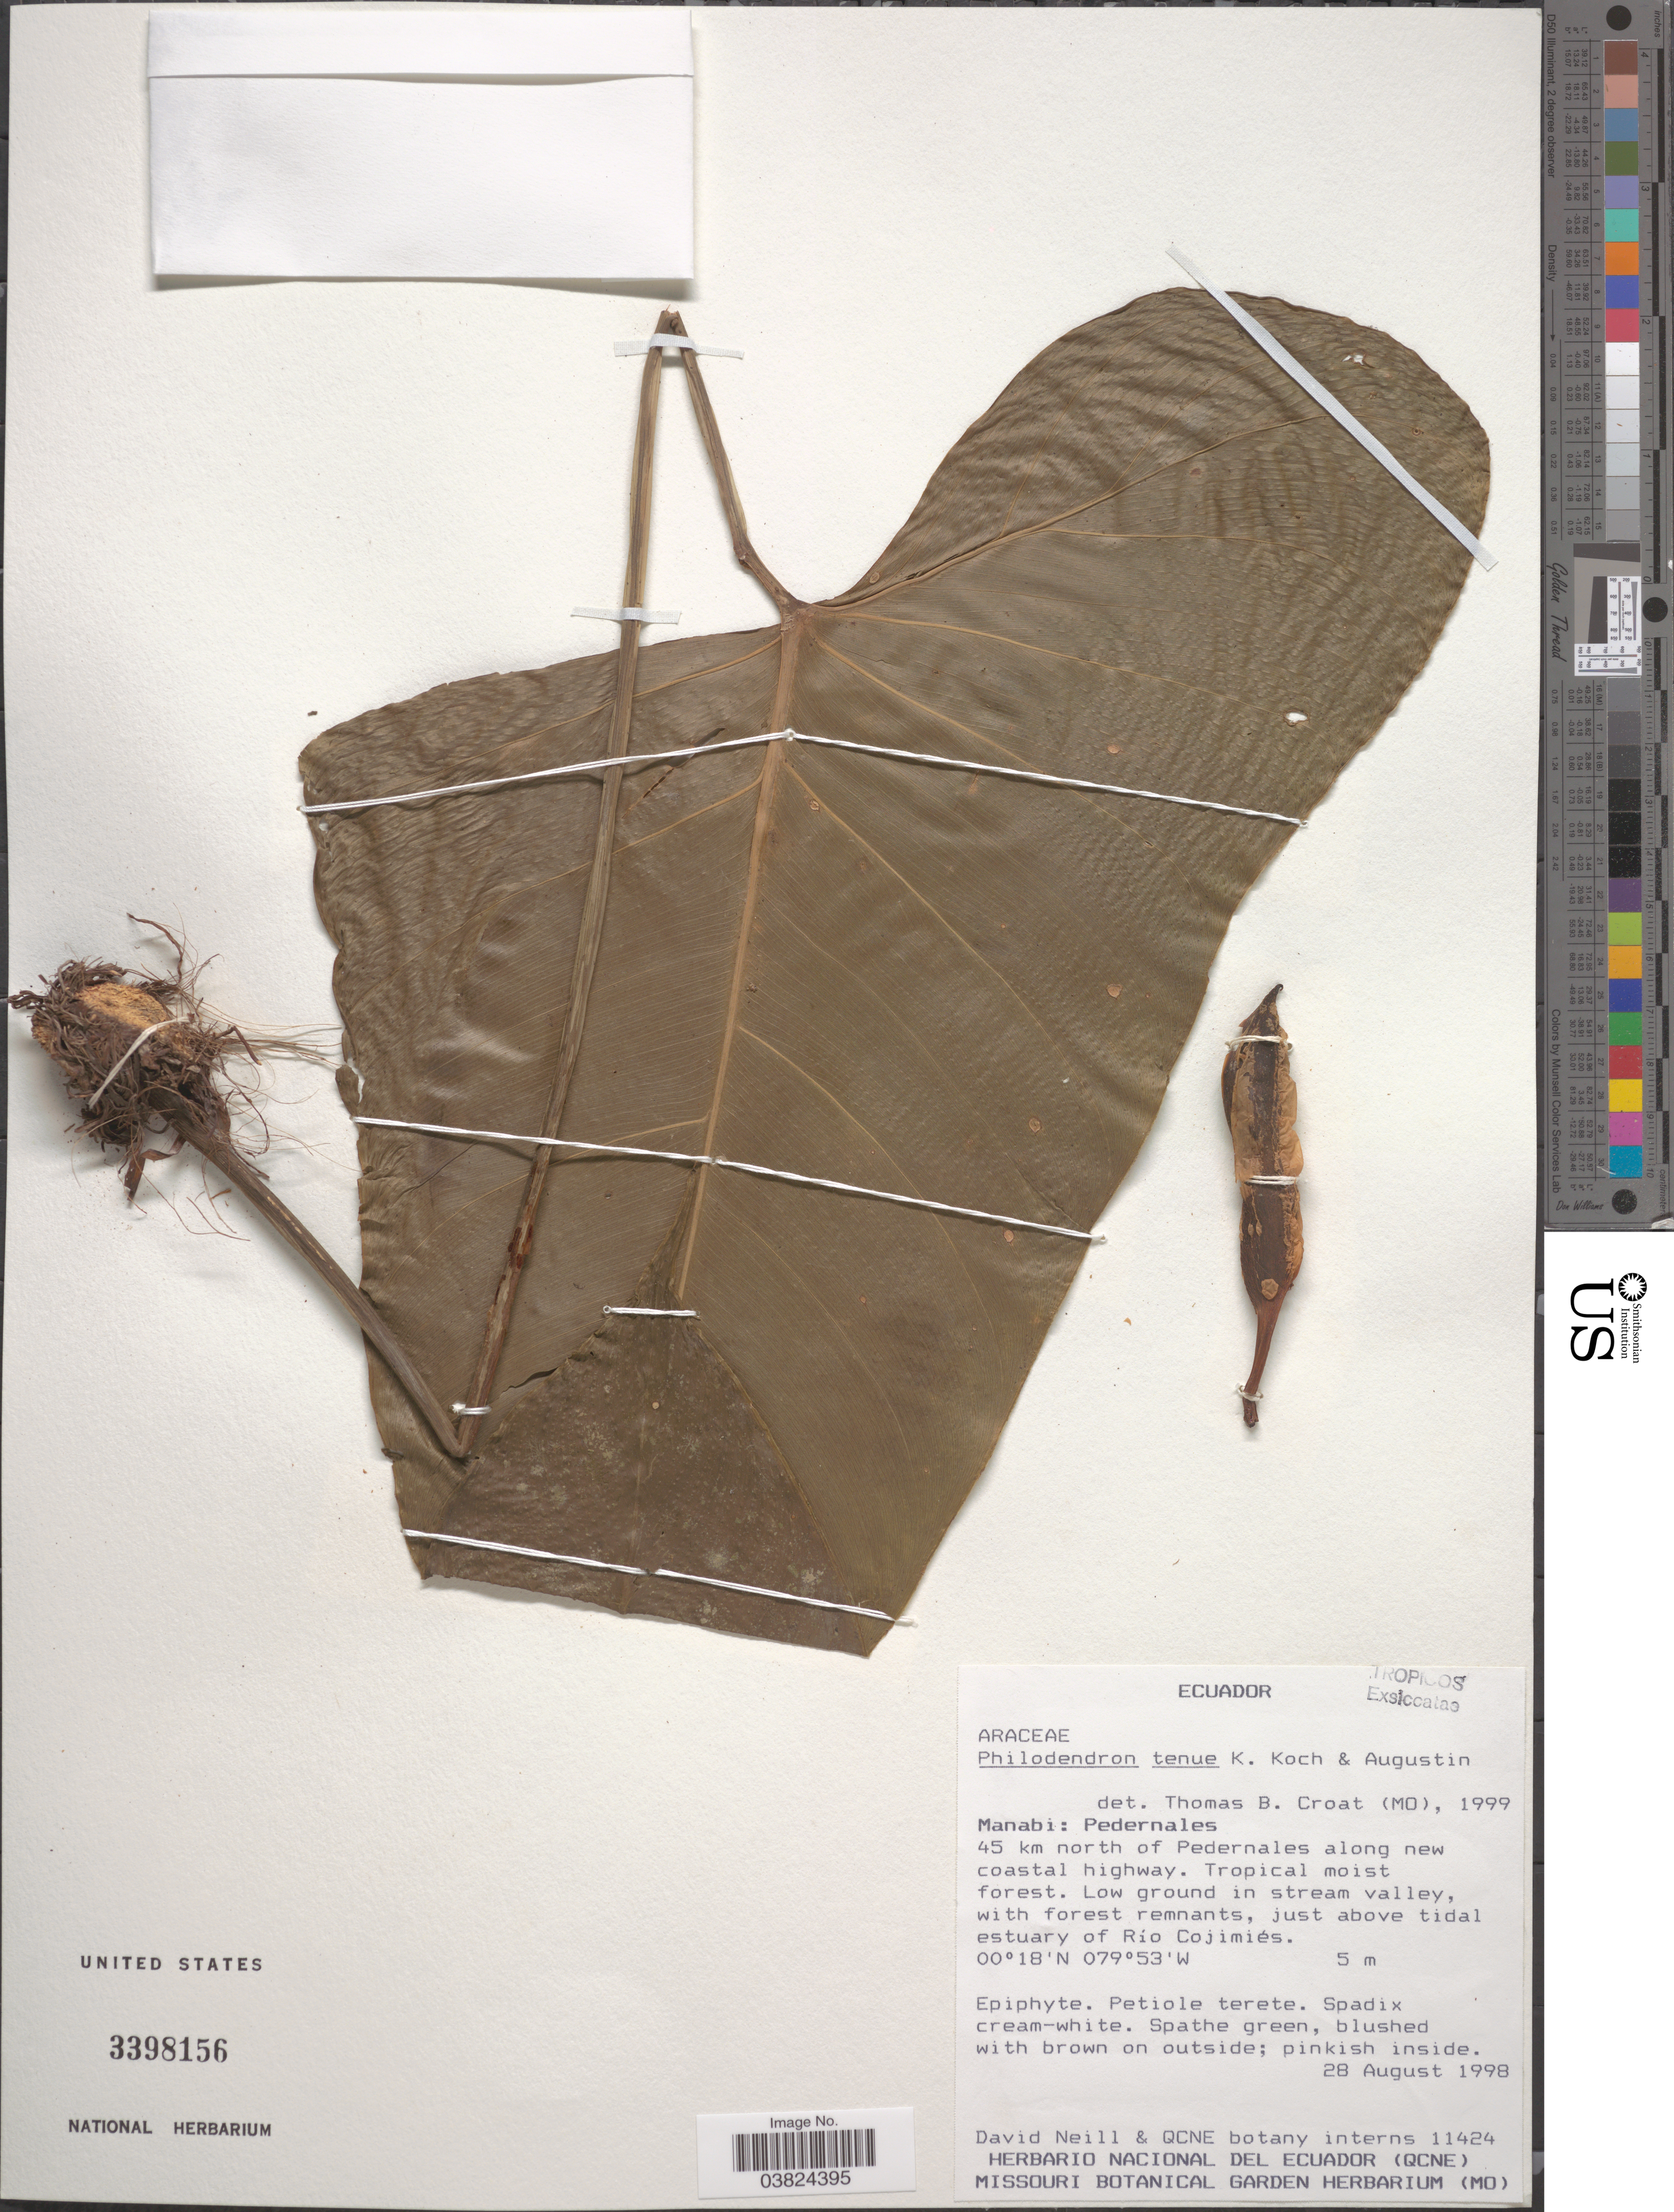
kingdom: Plantae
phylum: Tracheophyta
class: Liliopsida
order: Alismatales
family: Araceae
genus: Philodendron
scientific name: Philodendron tenue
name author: K. Koch & Augustin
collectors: D. A. Neill & QCNE botany interns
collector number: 11424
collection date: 1998-08-28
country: Ecuador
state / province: Manabí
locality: Pedernales. 45 km north of Pedernales along new coastal highway. Just above tidal estuary of Río Cojimiés.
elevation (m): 5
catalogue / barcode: US 3398156